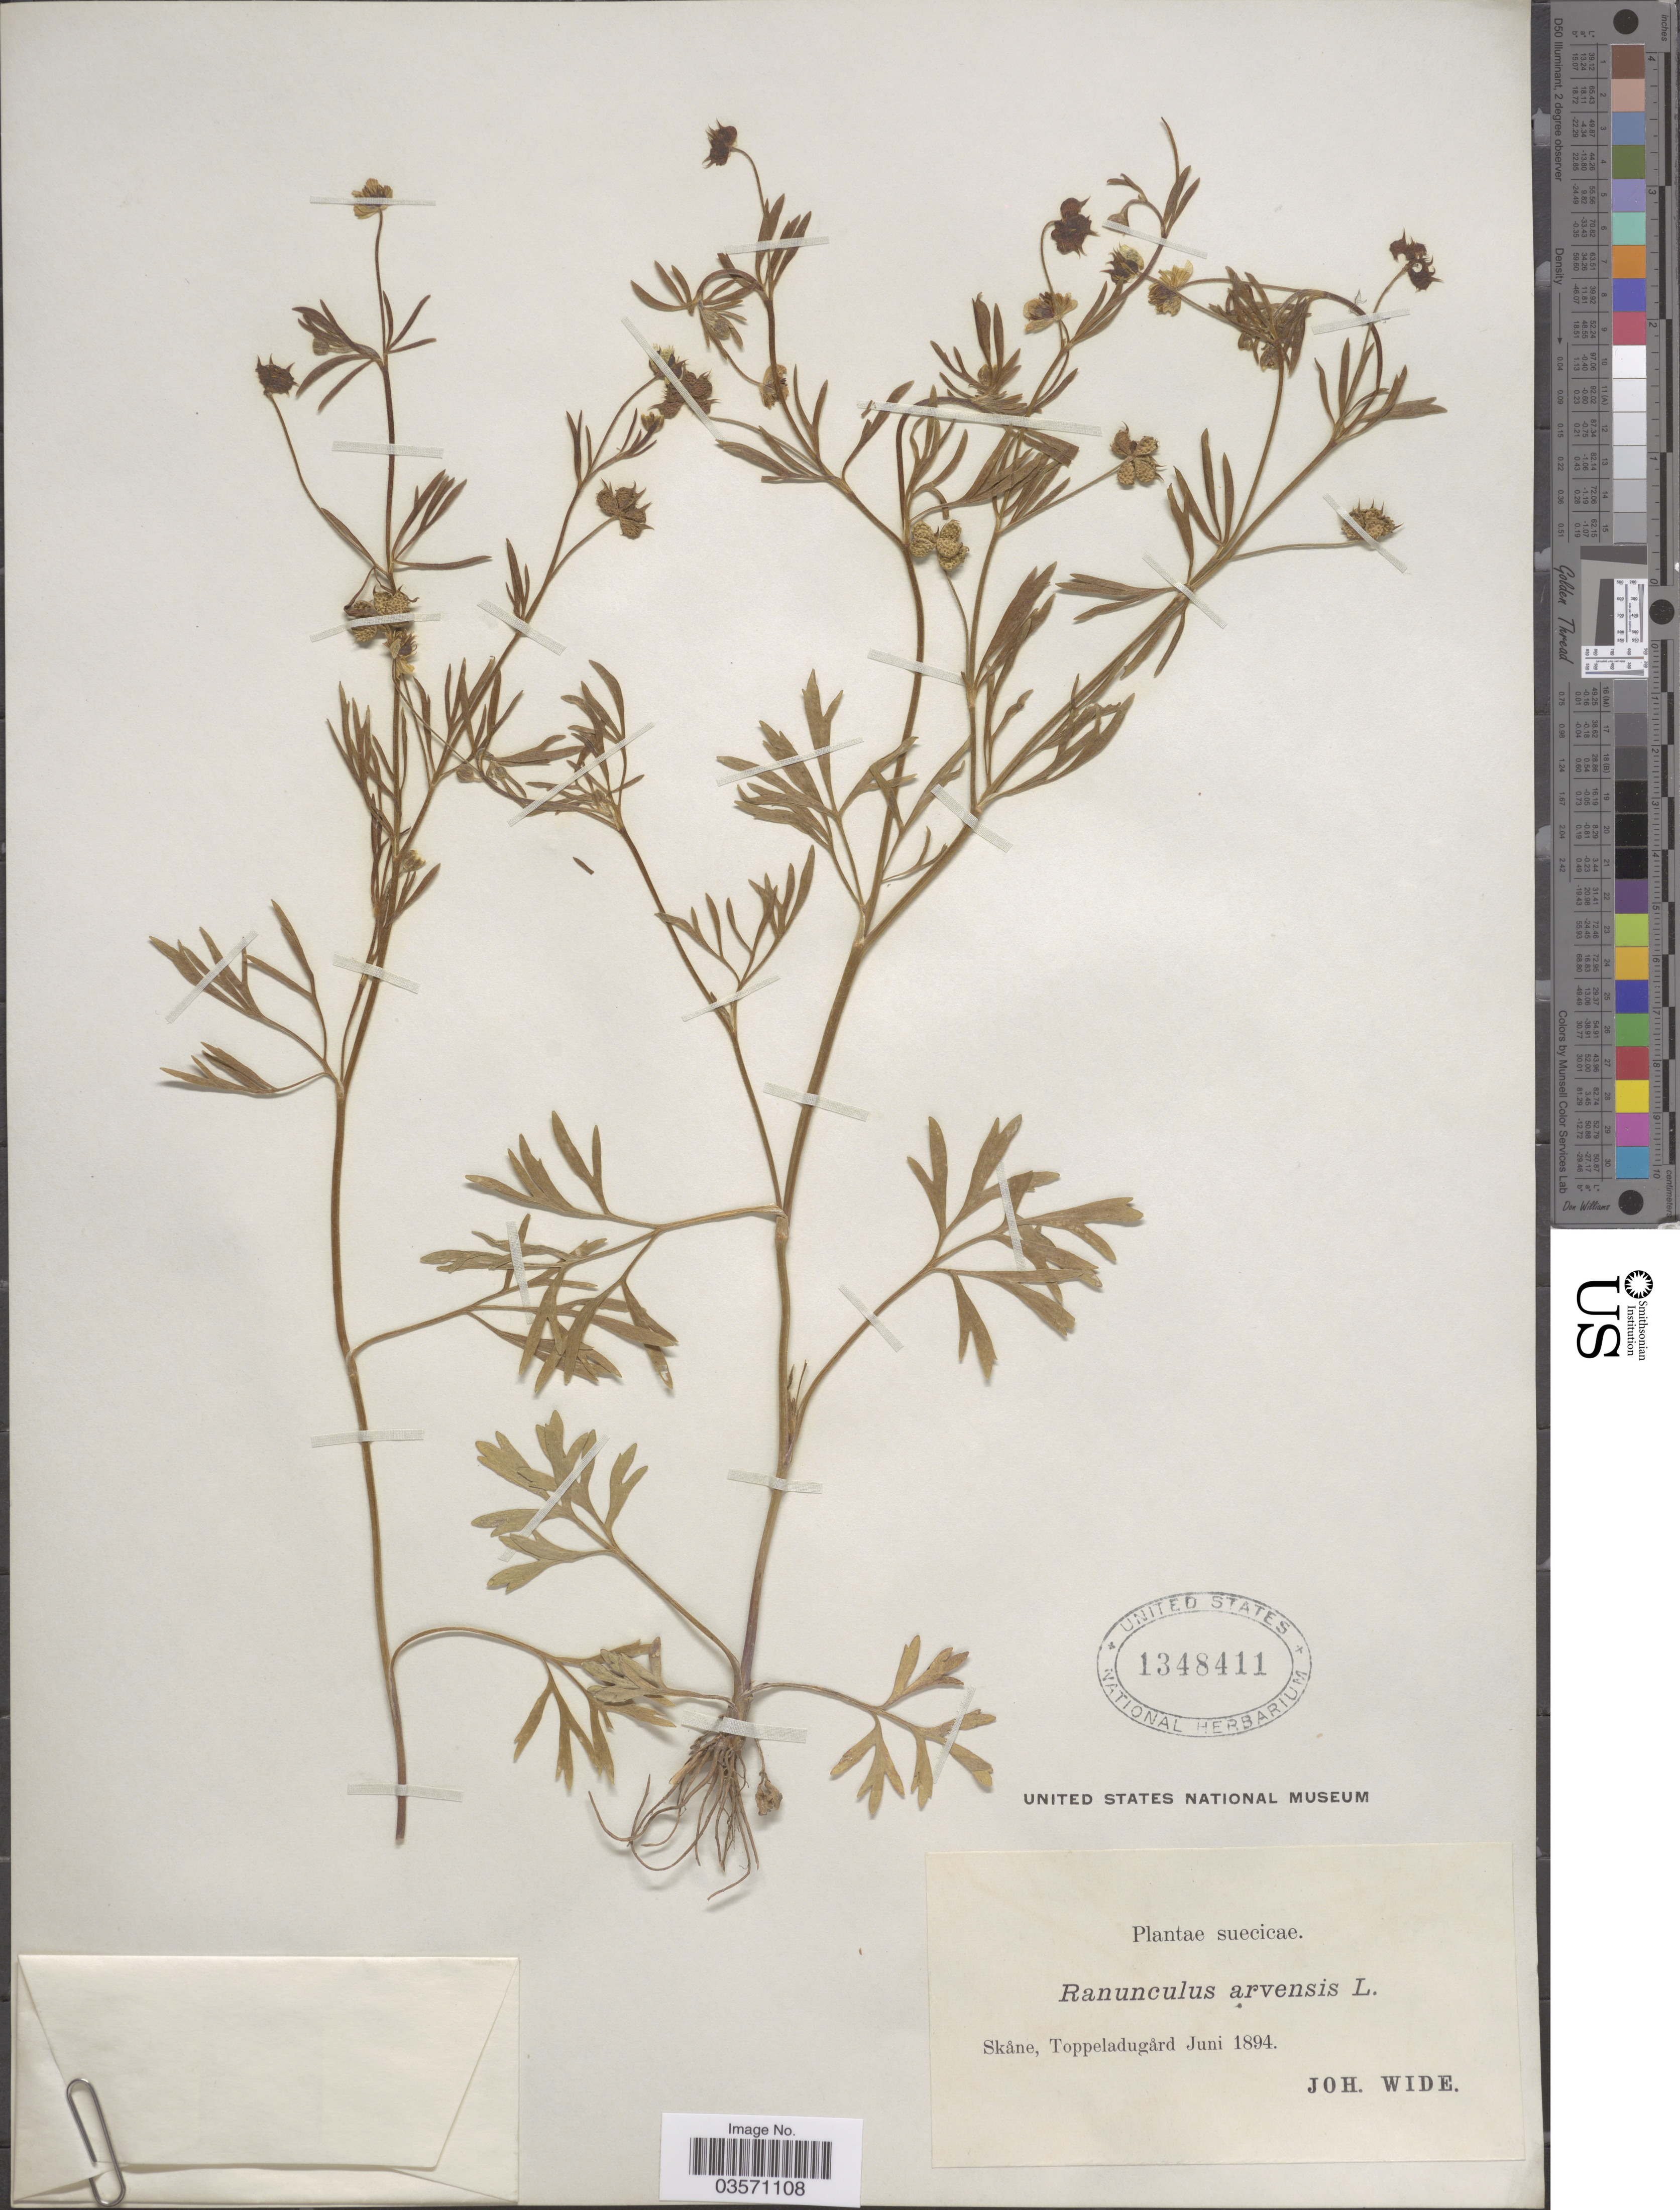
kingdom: Plantae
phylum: Tracheophyta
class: Magnoliopsida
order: Ranunculales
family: Ranunculaceae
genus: Ranunculus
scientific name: Ranunculus arvensis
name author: L.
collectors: J. Wide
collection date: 1894-06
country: Sweden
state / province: Skåne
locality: Toppeladugård.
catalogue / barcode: US 1348411